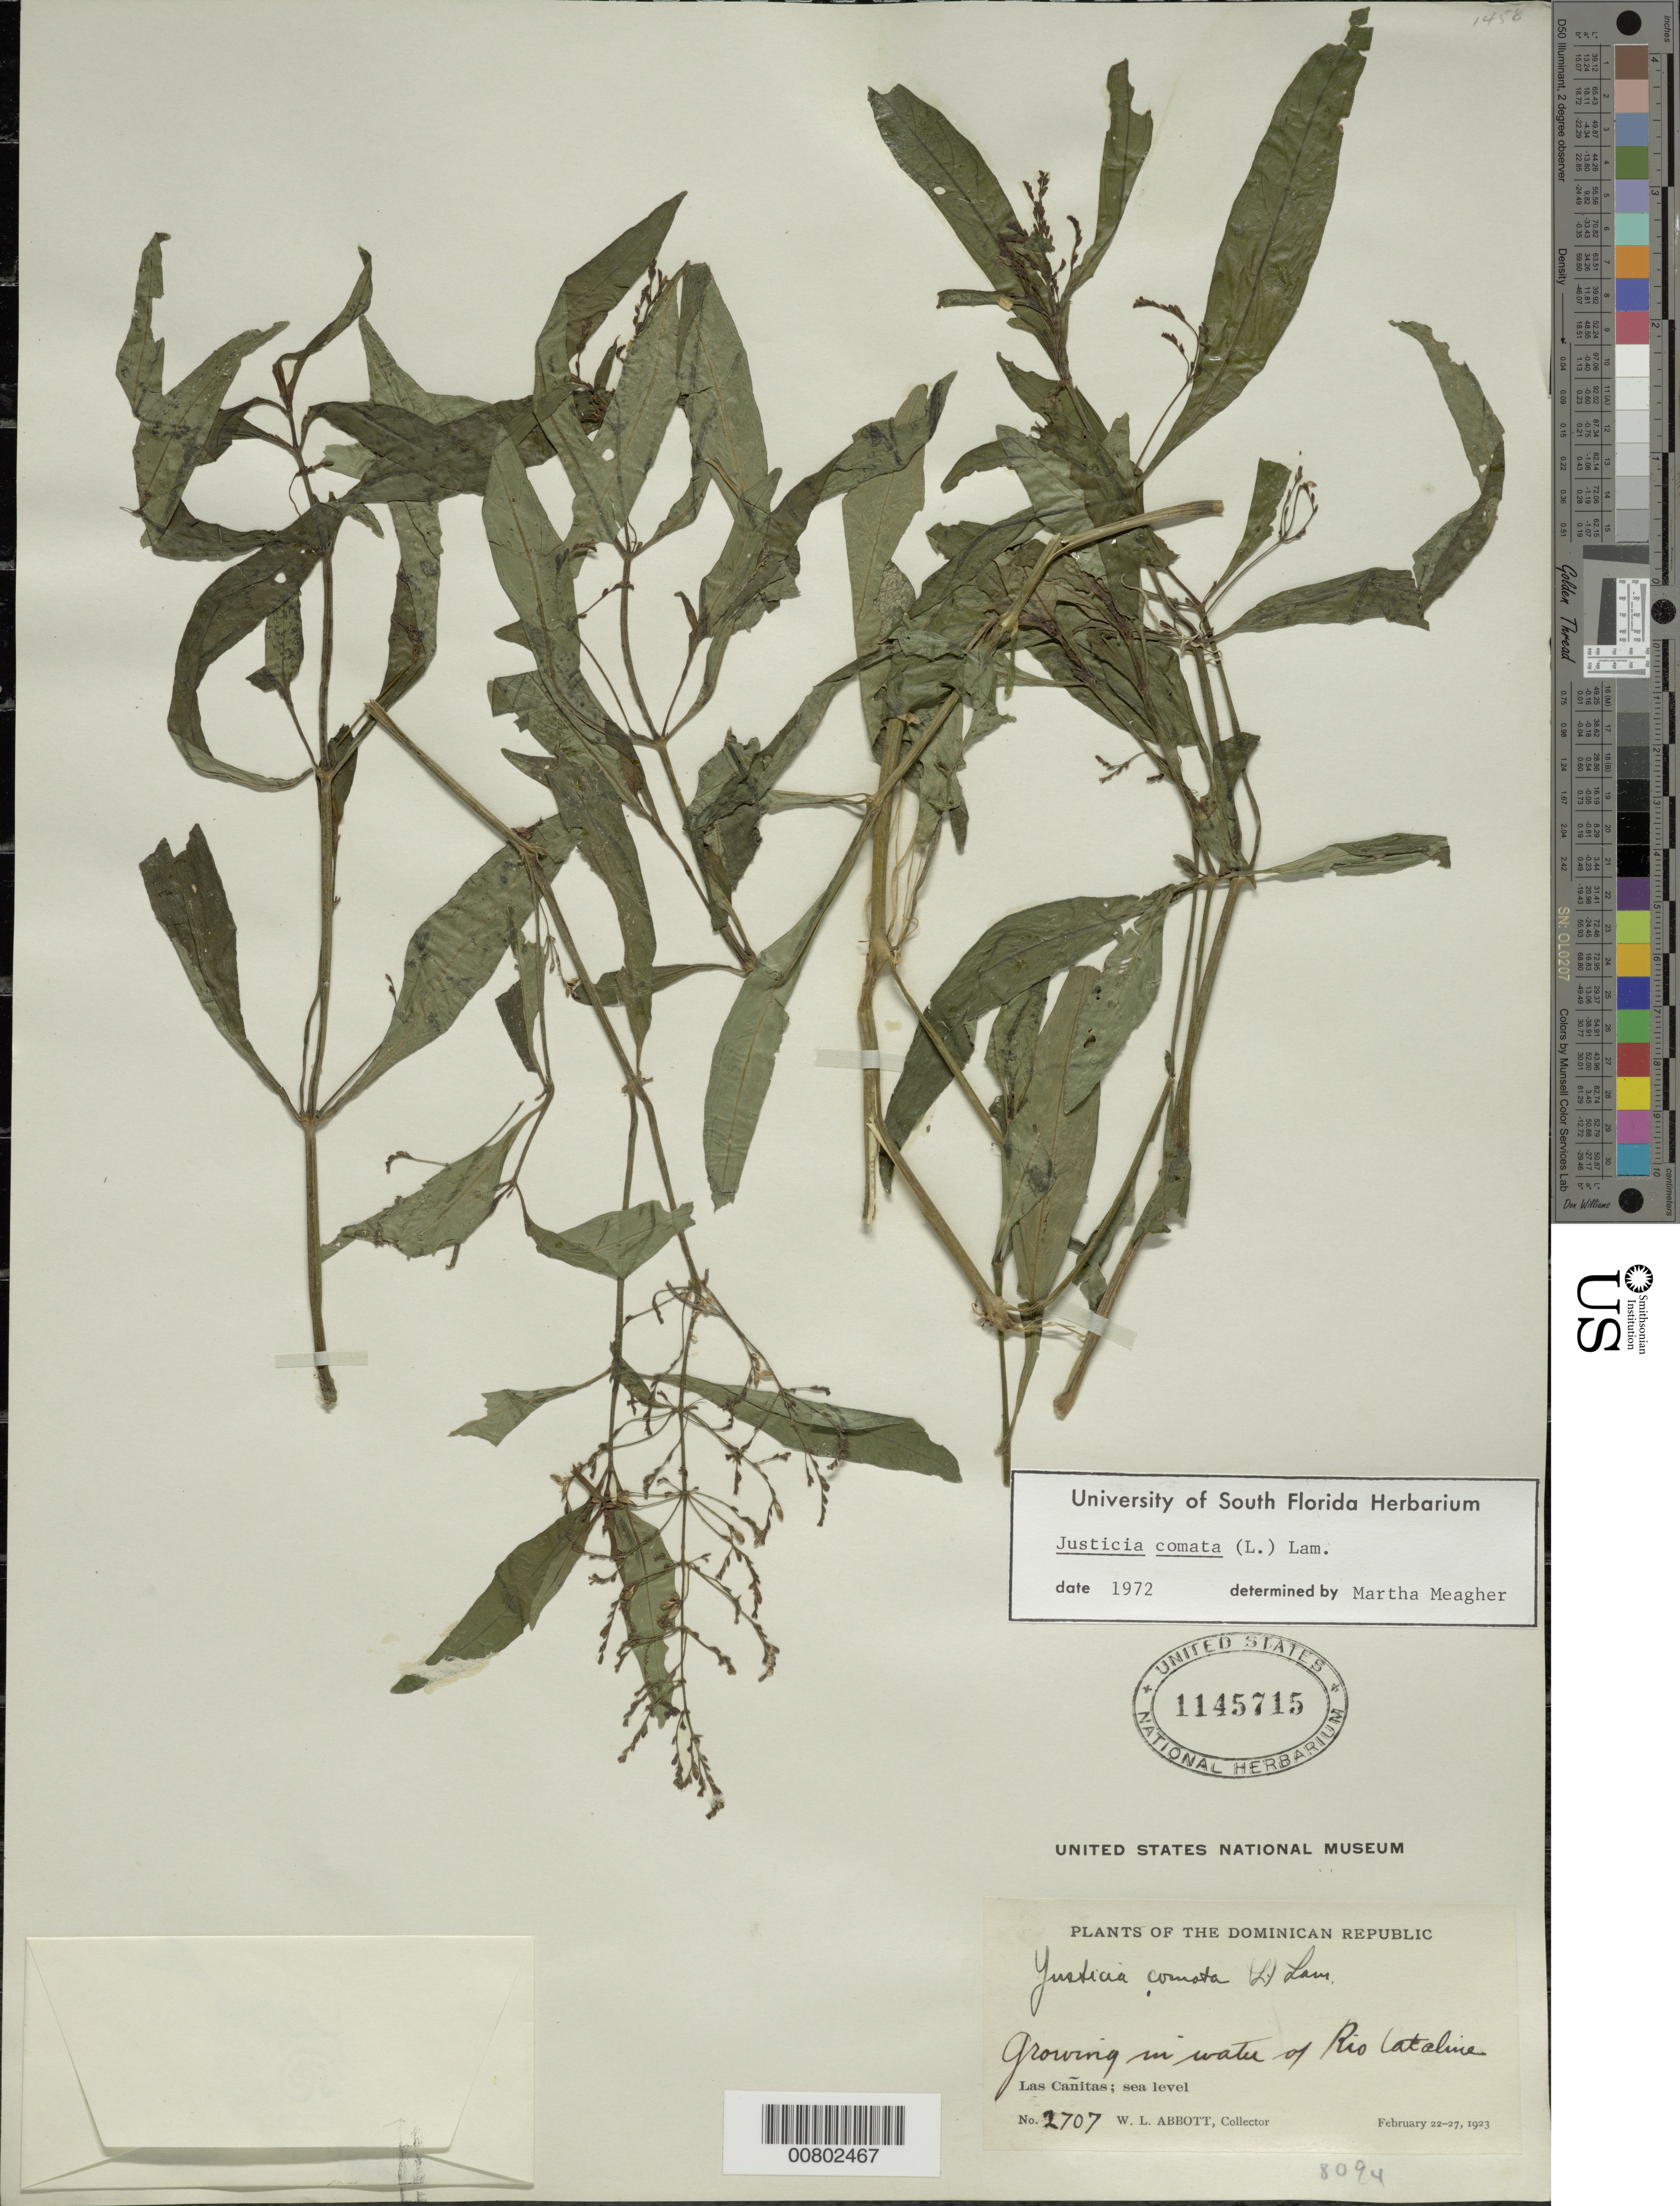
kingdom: Plantae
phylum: Tracheophyta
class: Magnoliopsida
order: Lamiales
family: Acanthaceae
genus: Justicia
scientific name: Justicia comata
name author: (L.) Lam.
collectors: W. L. Abbott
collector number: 2707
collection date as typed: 22 Feb 1923 to 27 Feb 1923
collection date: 1923-02-22/1923-02-27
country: Dominican Republic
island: Hispaniola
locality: Las Cañitas, Rio Cataline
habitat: Growing in water of rio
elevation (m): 0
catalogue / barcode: US 1145715